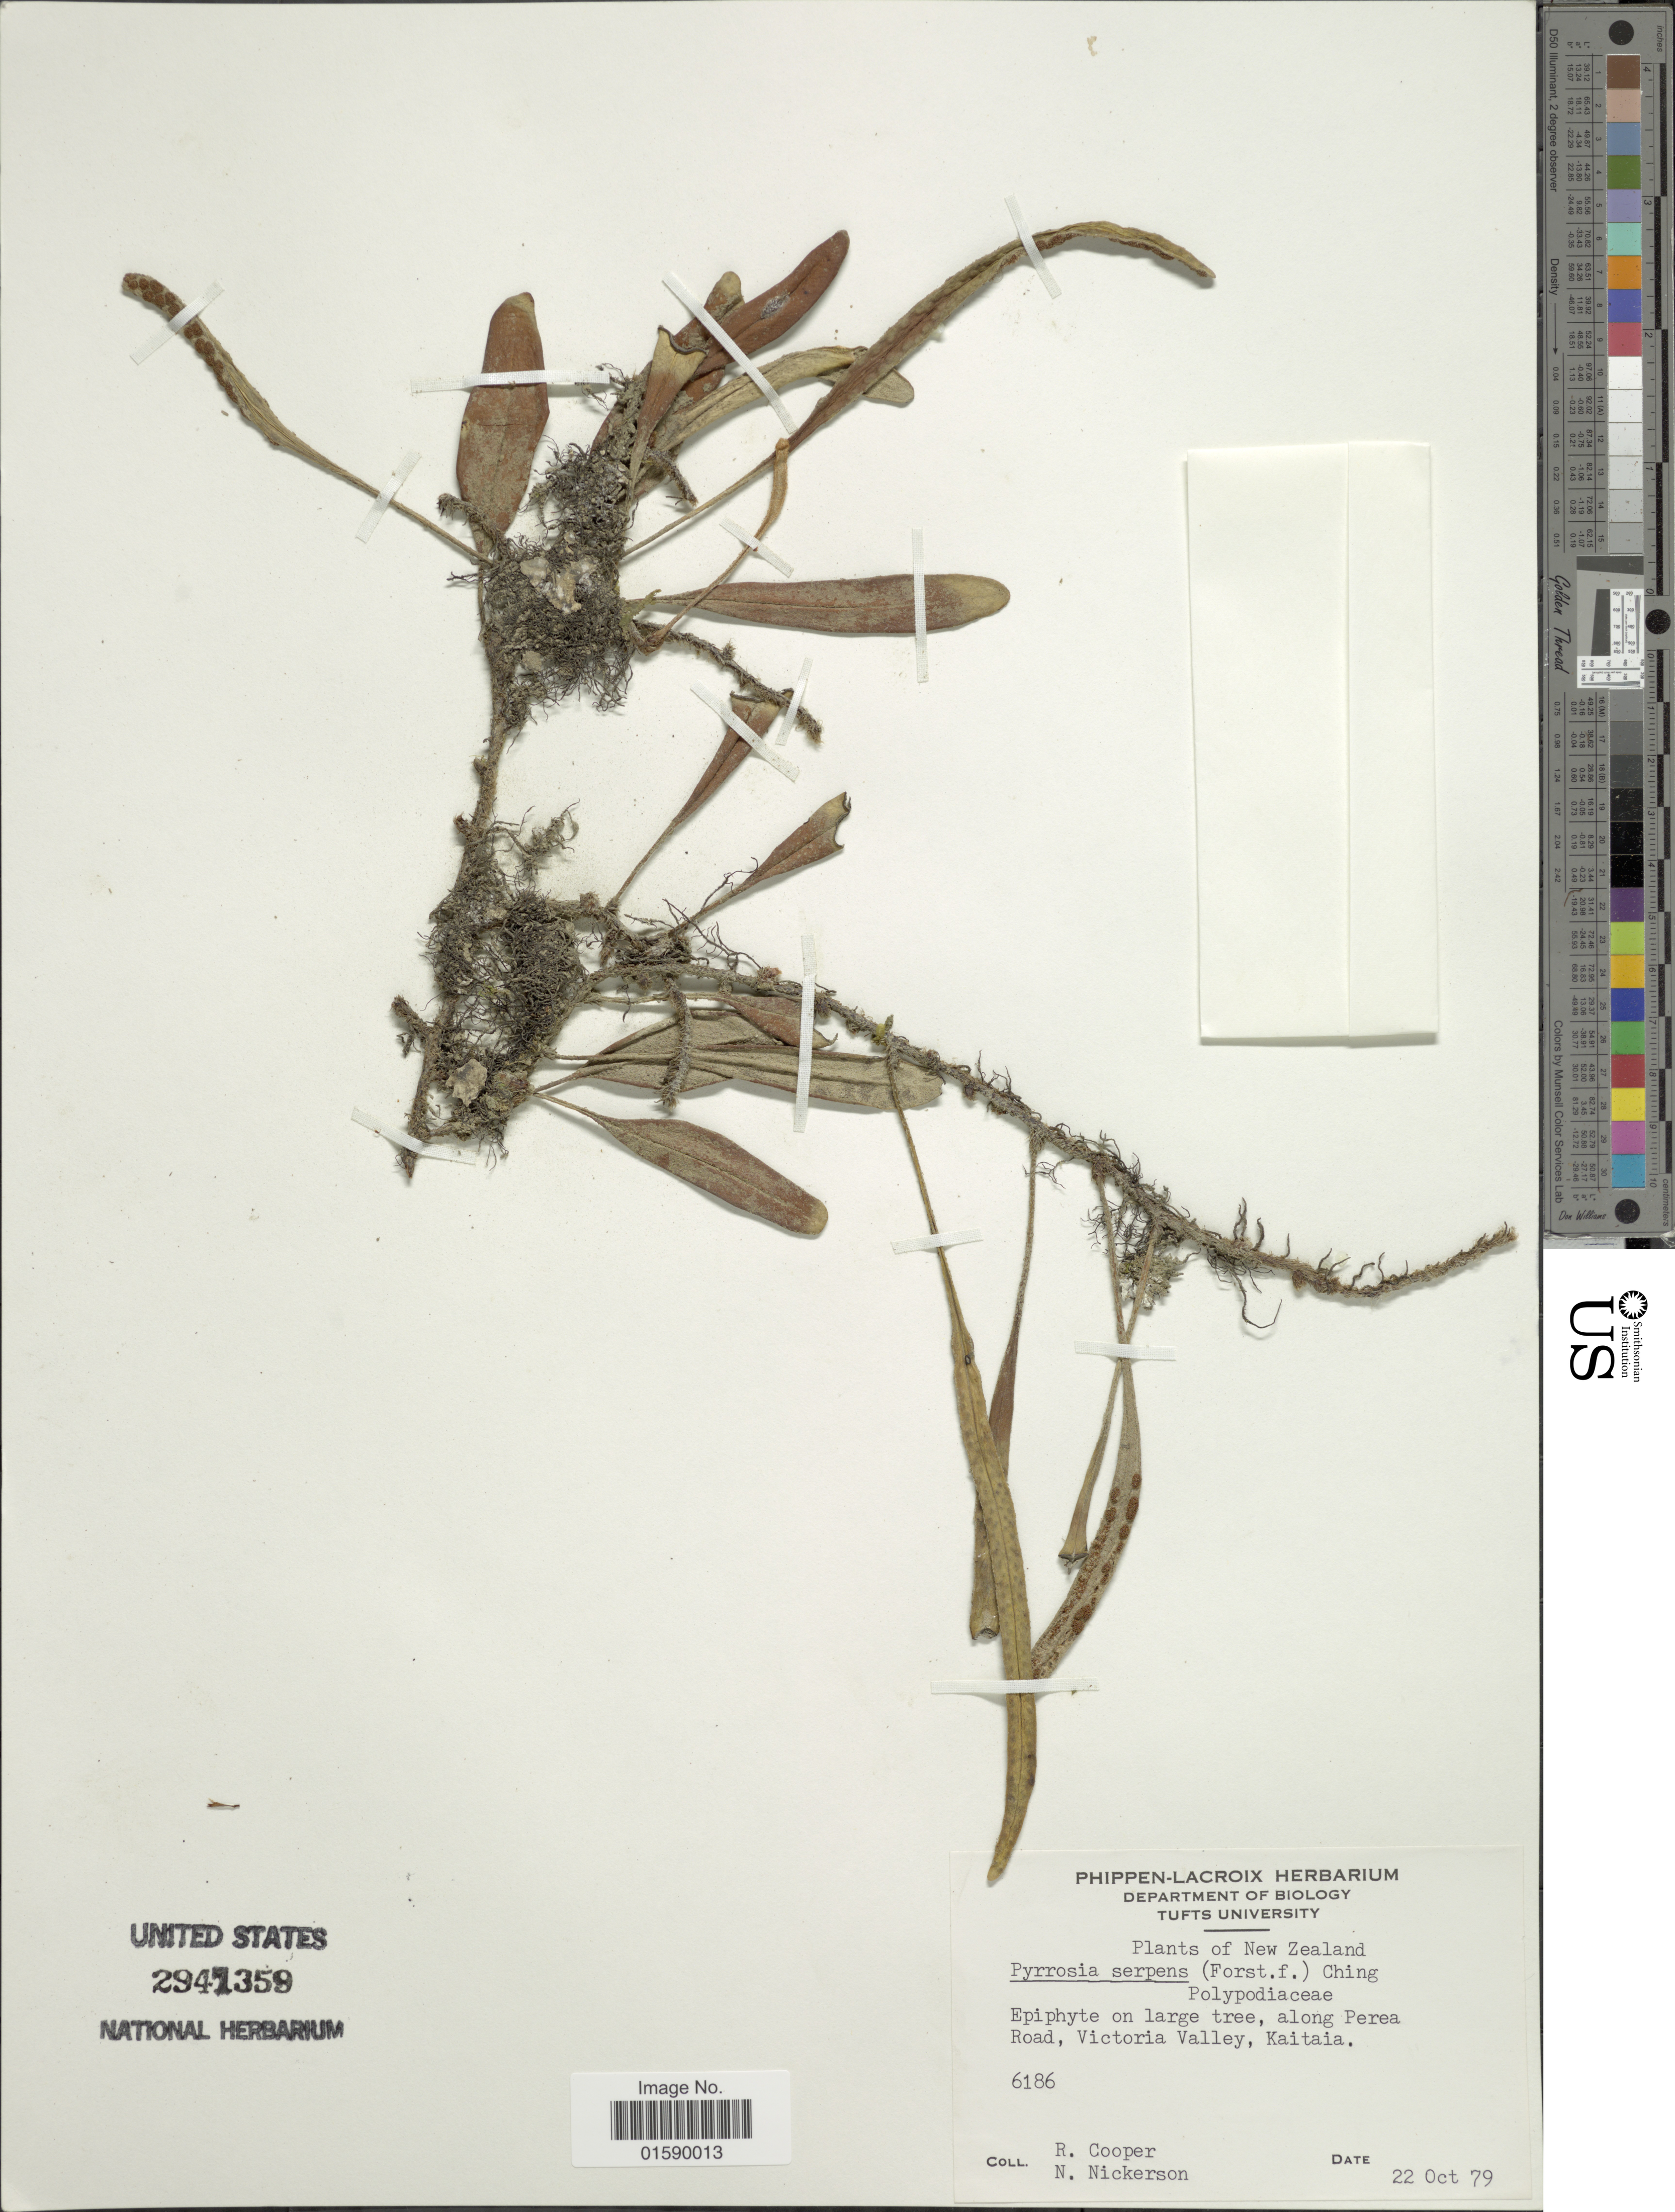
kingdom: Plantae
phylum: Tracheophyta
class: Polypodiopsida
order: Polypodiales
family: Polypodiaceae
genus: Pyrrosia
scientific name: Pyrrosia elaeagnifolia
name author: (Bory) Hovenkamp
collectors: R. Cooper & N. Nickerson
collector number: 6186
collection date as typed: Transcribed d/m/y: 22/10/79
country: New Zealand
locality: New Zealand, Along Perea Road, Victoria Valley, Kaitaia.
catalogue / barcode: US 2941359